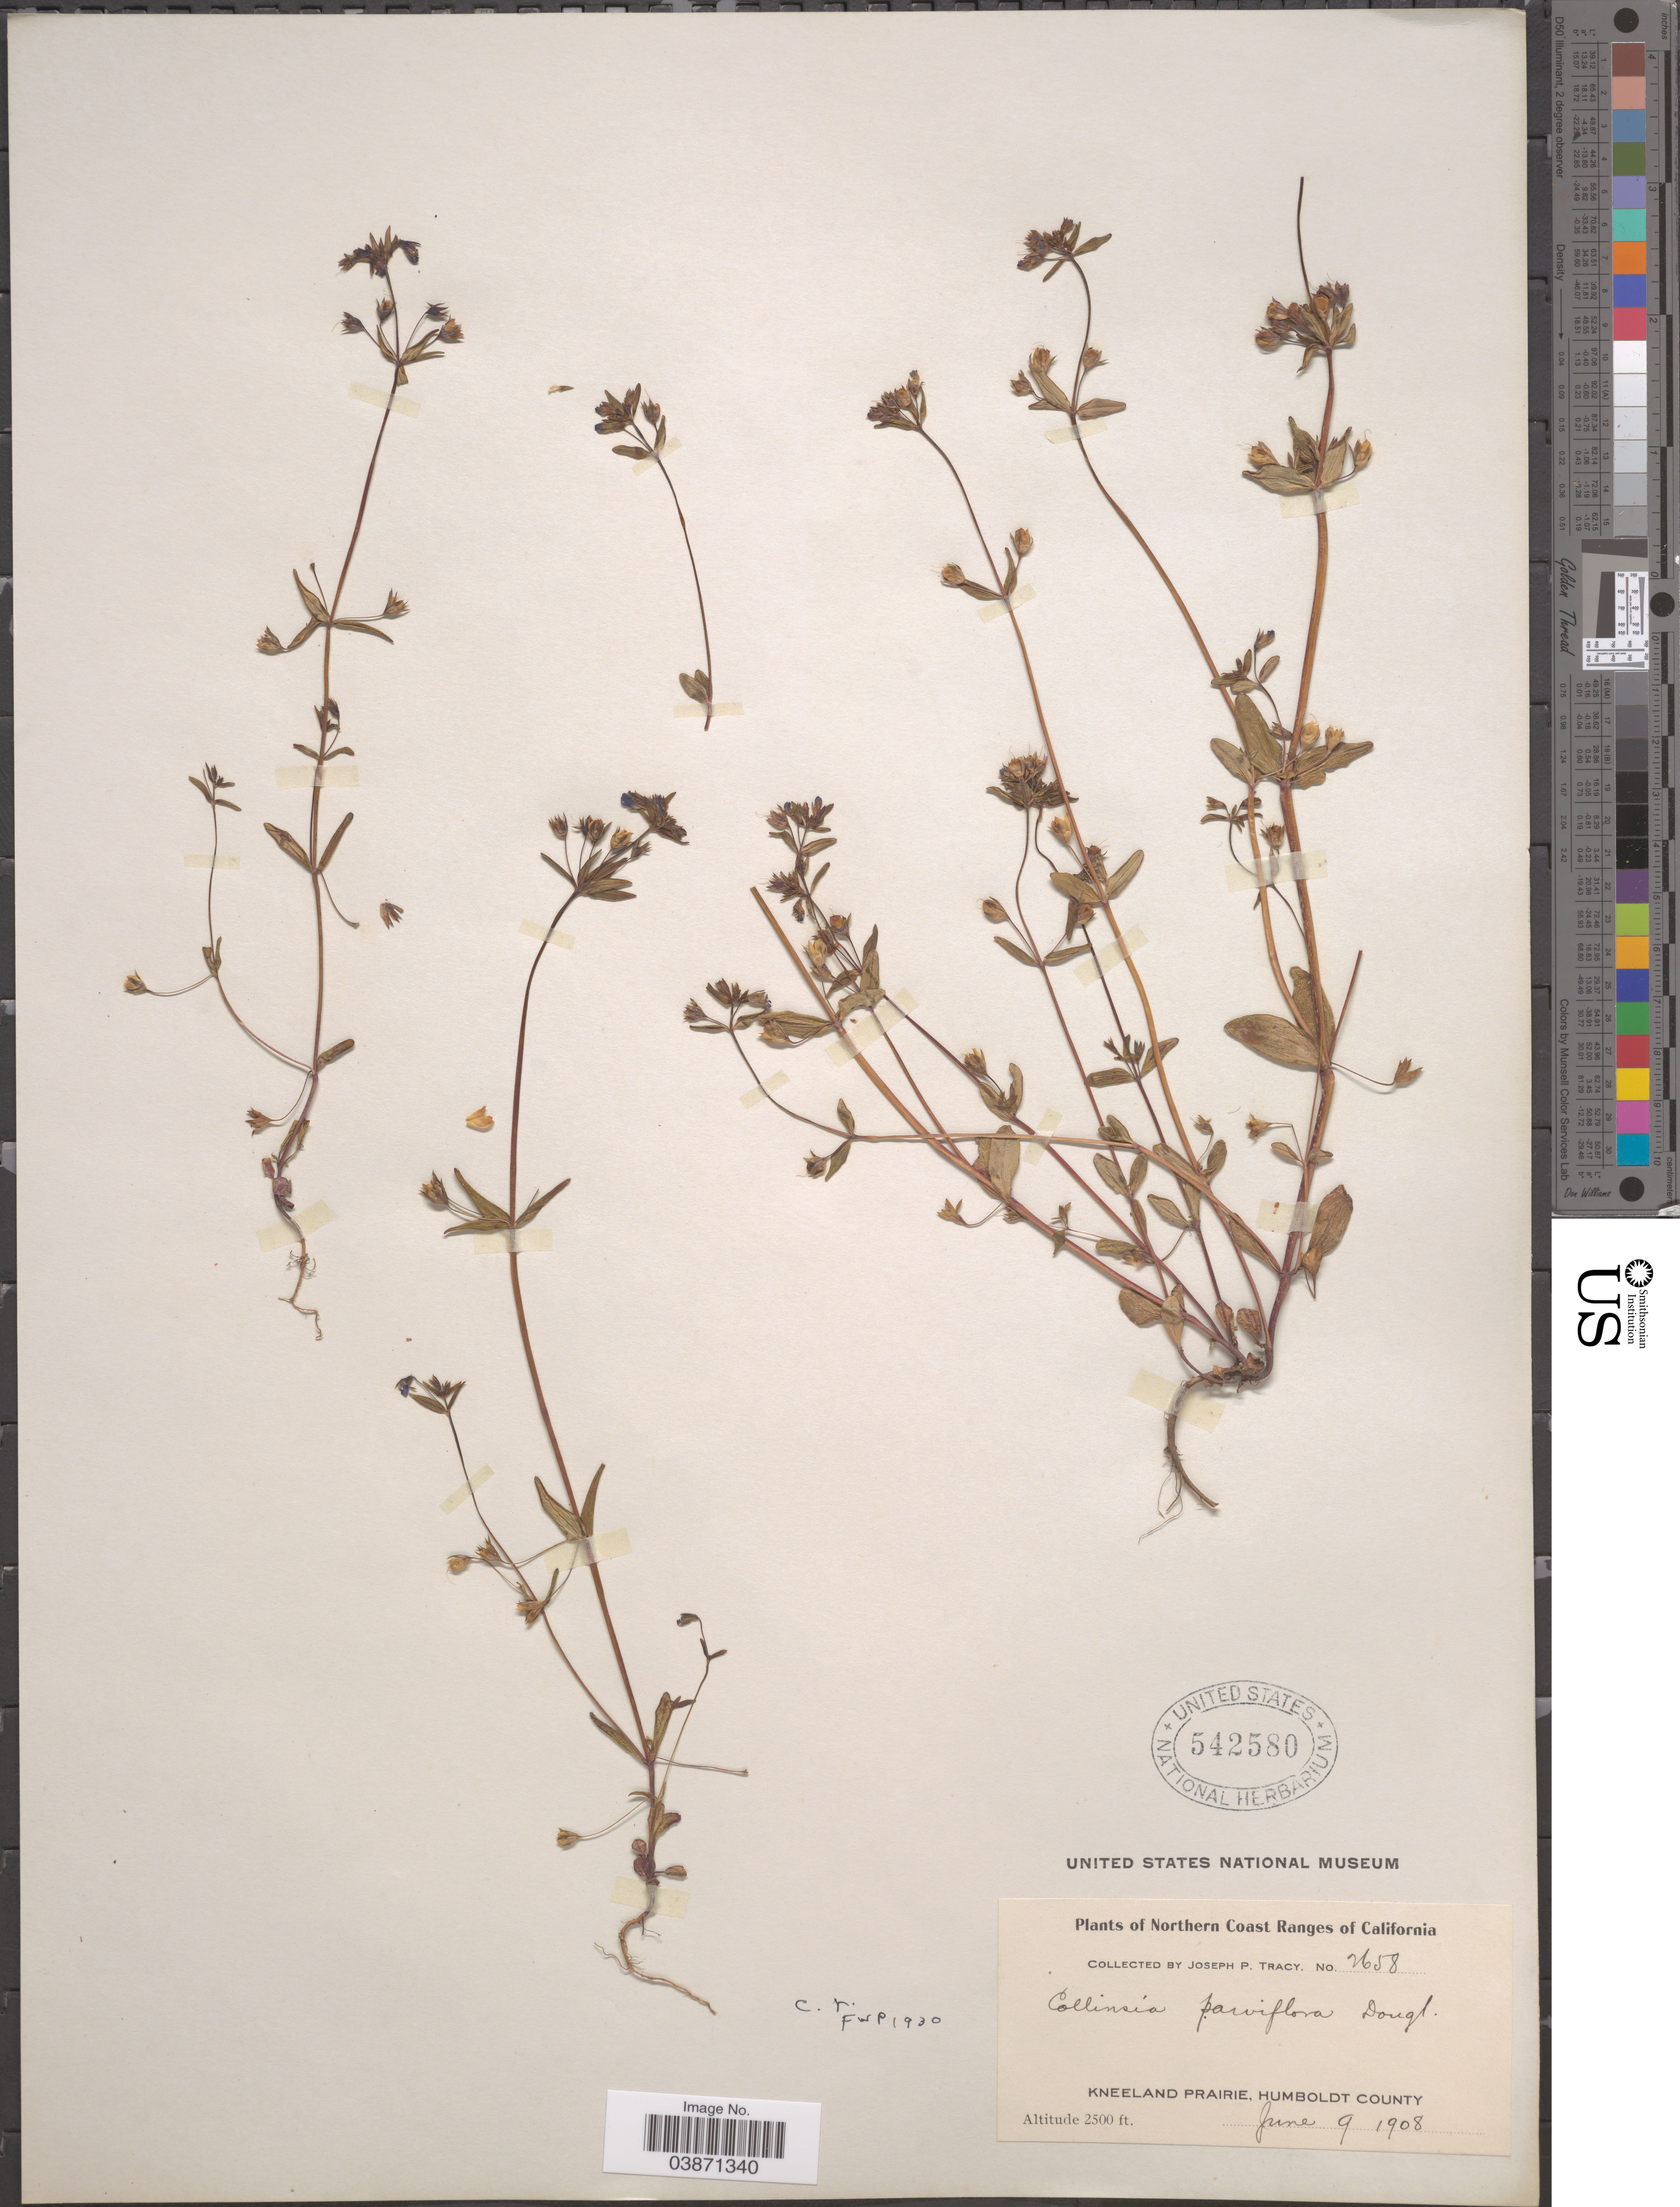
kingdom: Plantae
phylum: Tracheophyta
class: Magnoliopsida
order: Lamiales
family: Plantaginaceae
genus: Collinsia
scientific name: Collinsia parviflora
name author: Douglas ex Lindl.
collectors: J. Tracy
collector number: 2658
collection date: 1908-06-09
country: United States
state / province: California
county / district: Humboldt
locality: Northern Coast Ranges of California. Kneeland Prairie, Humboldt County.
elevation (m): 762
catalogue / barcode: US 542580